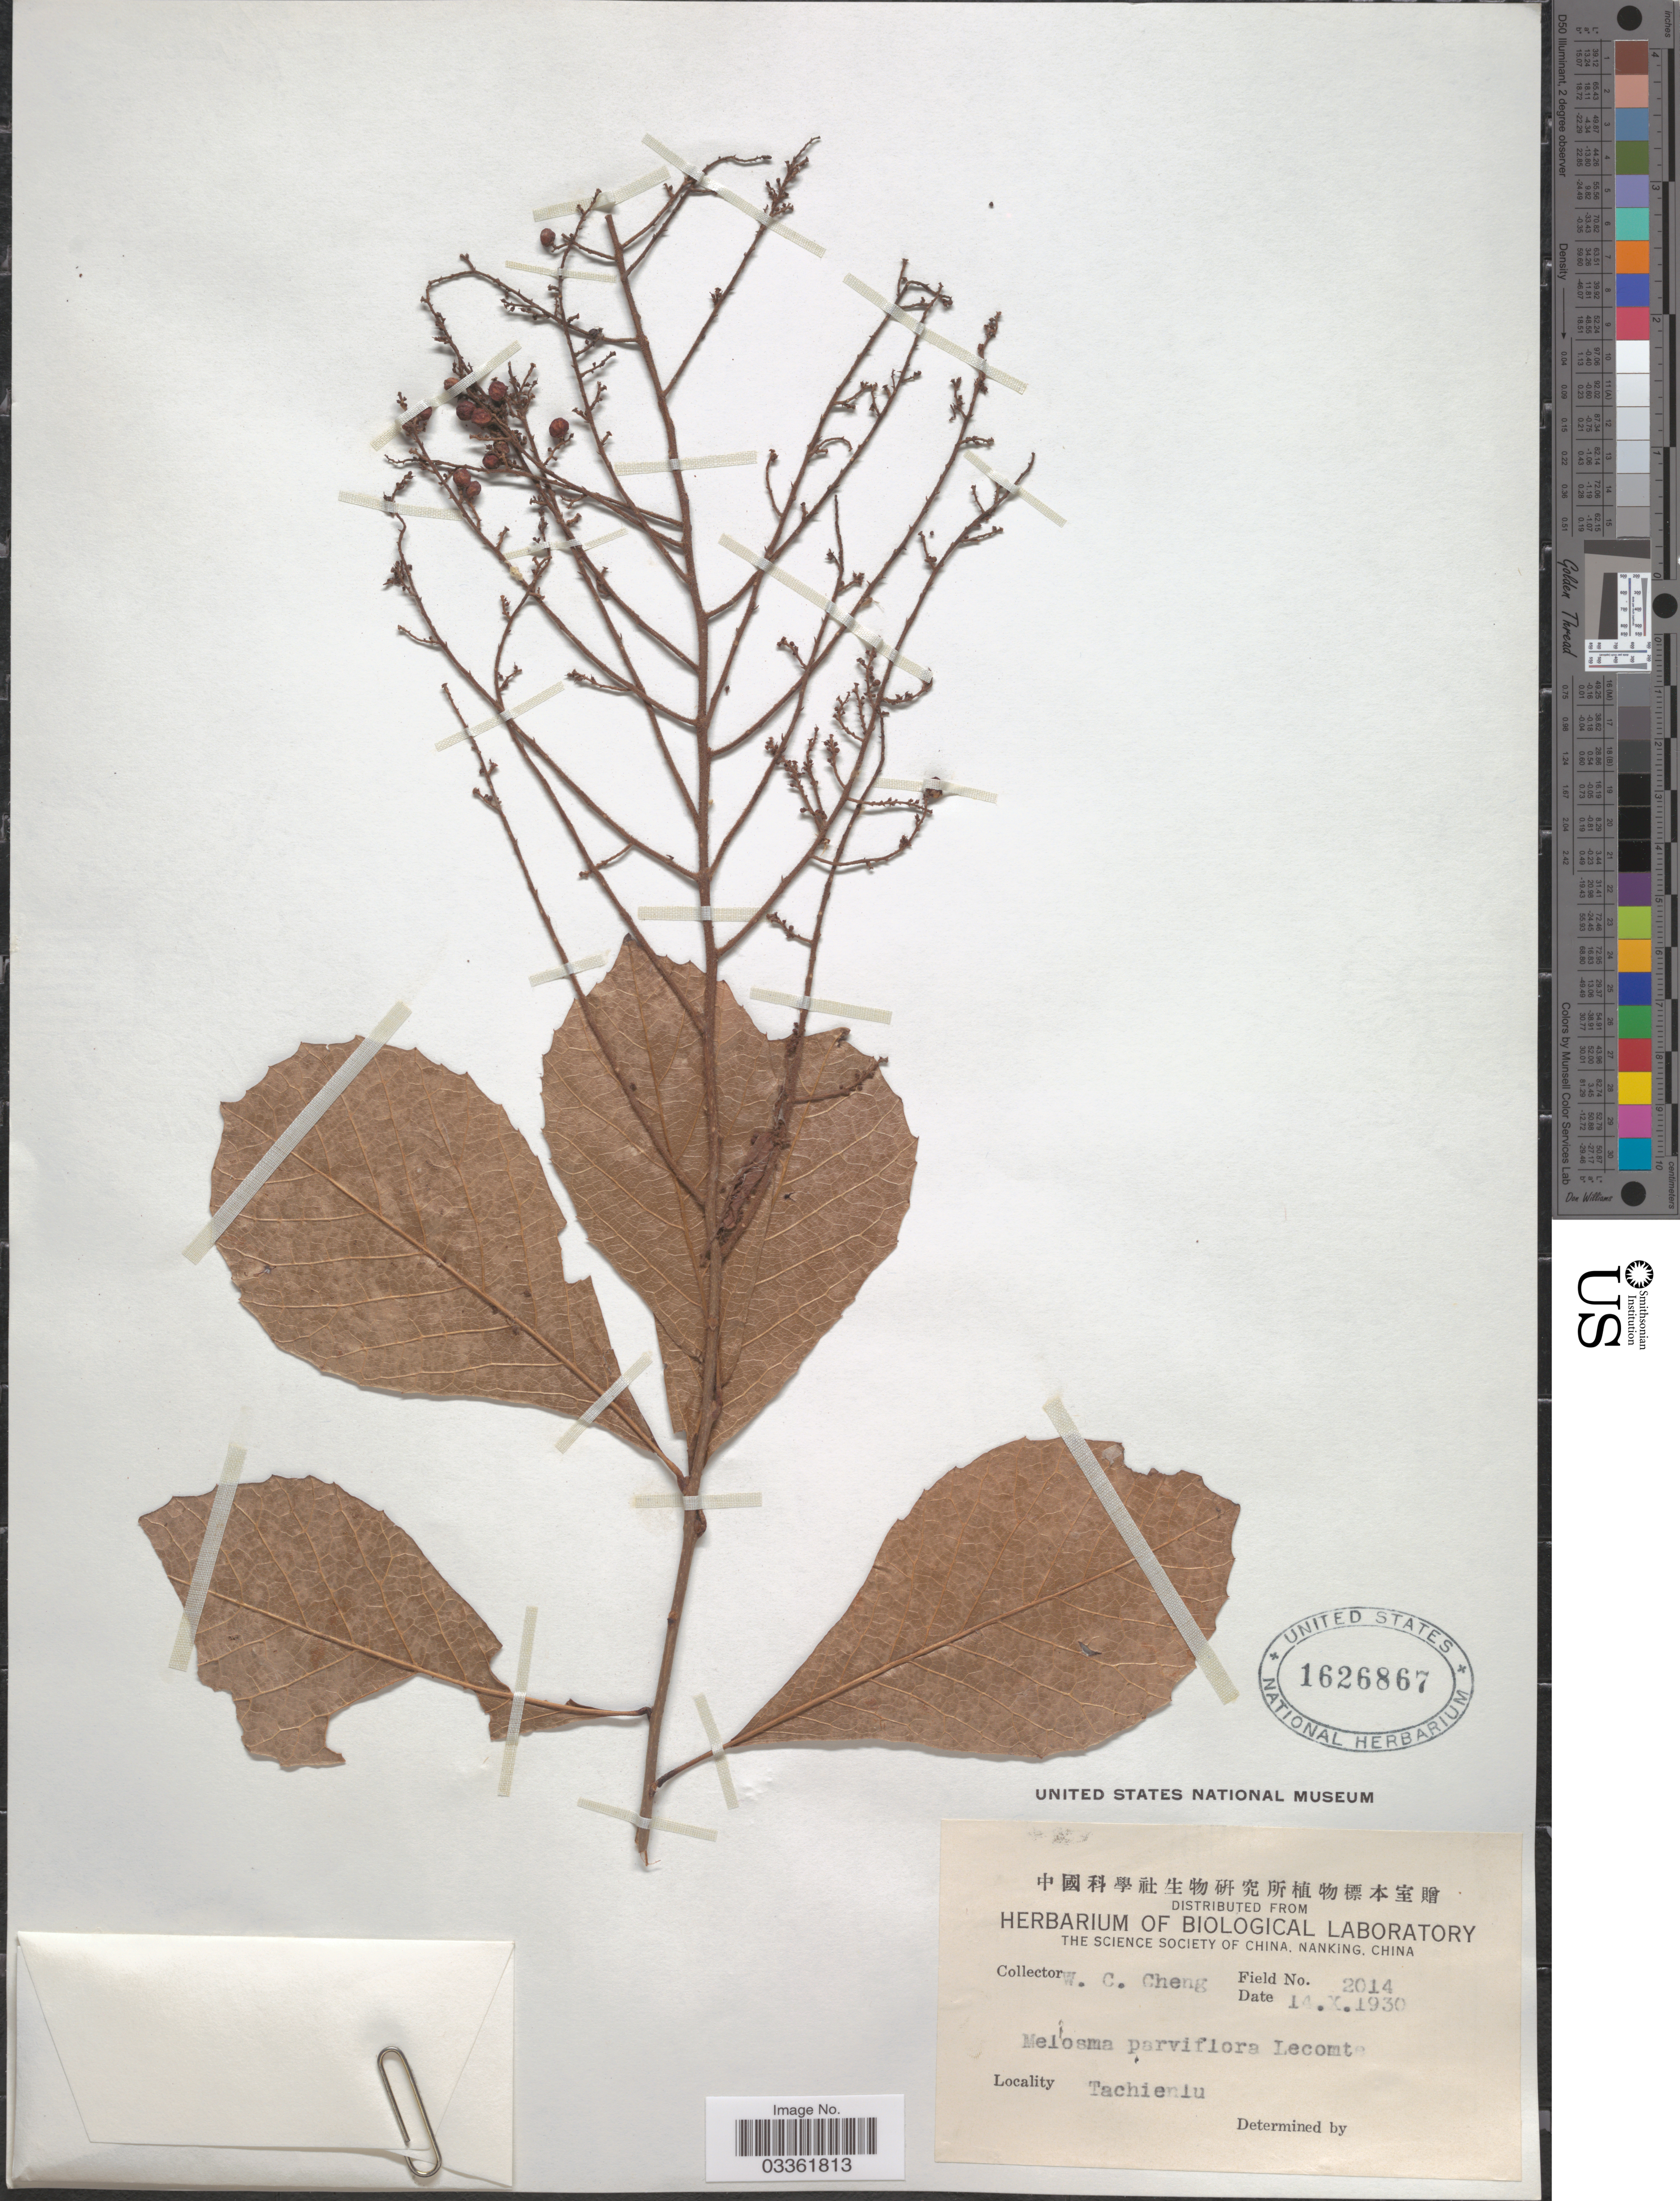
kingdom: Plantae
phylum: Tracheophyta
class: Magnoliopsida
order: Proteales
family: Sabiaceae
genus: Meliosma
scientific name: Meliosma parviflora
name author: Lecomte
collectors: W. C. Cheng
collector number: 2014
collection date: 1930-10-14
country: China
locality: Tachieniu.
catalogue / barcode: US 1626867